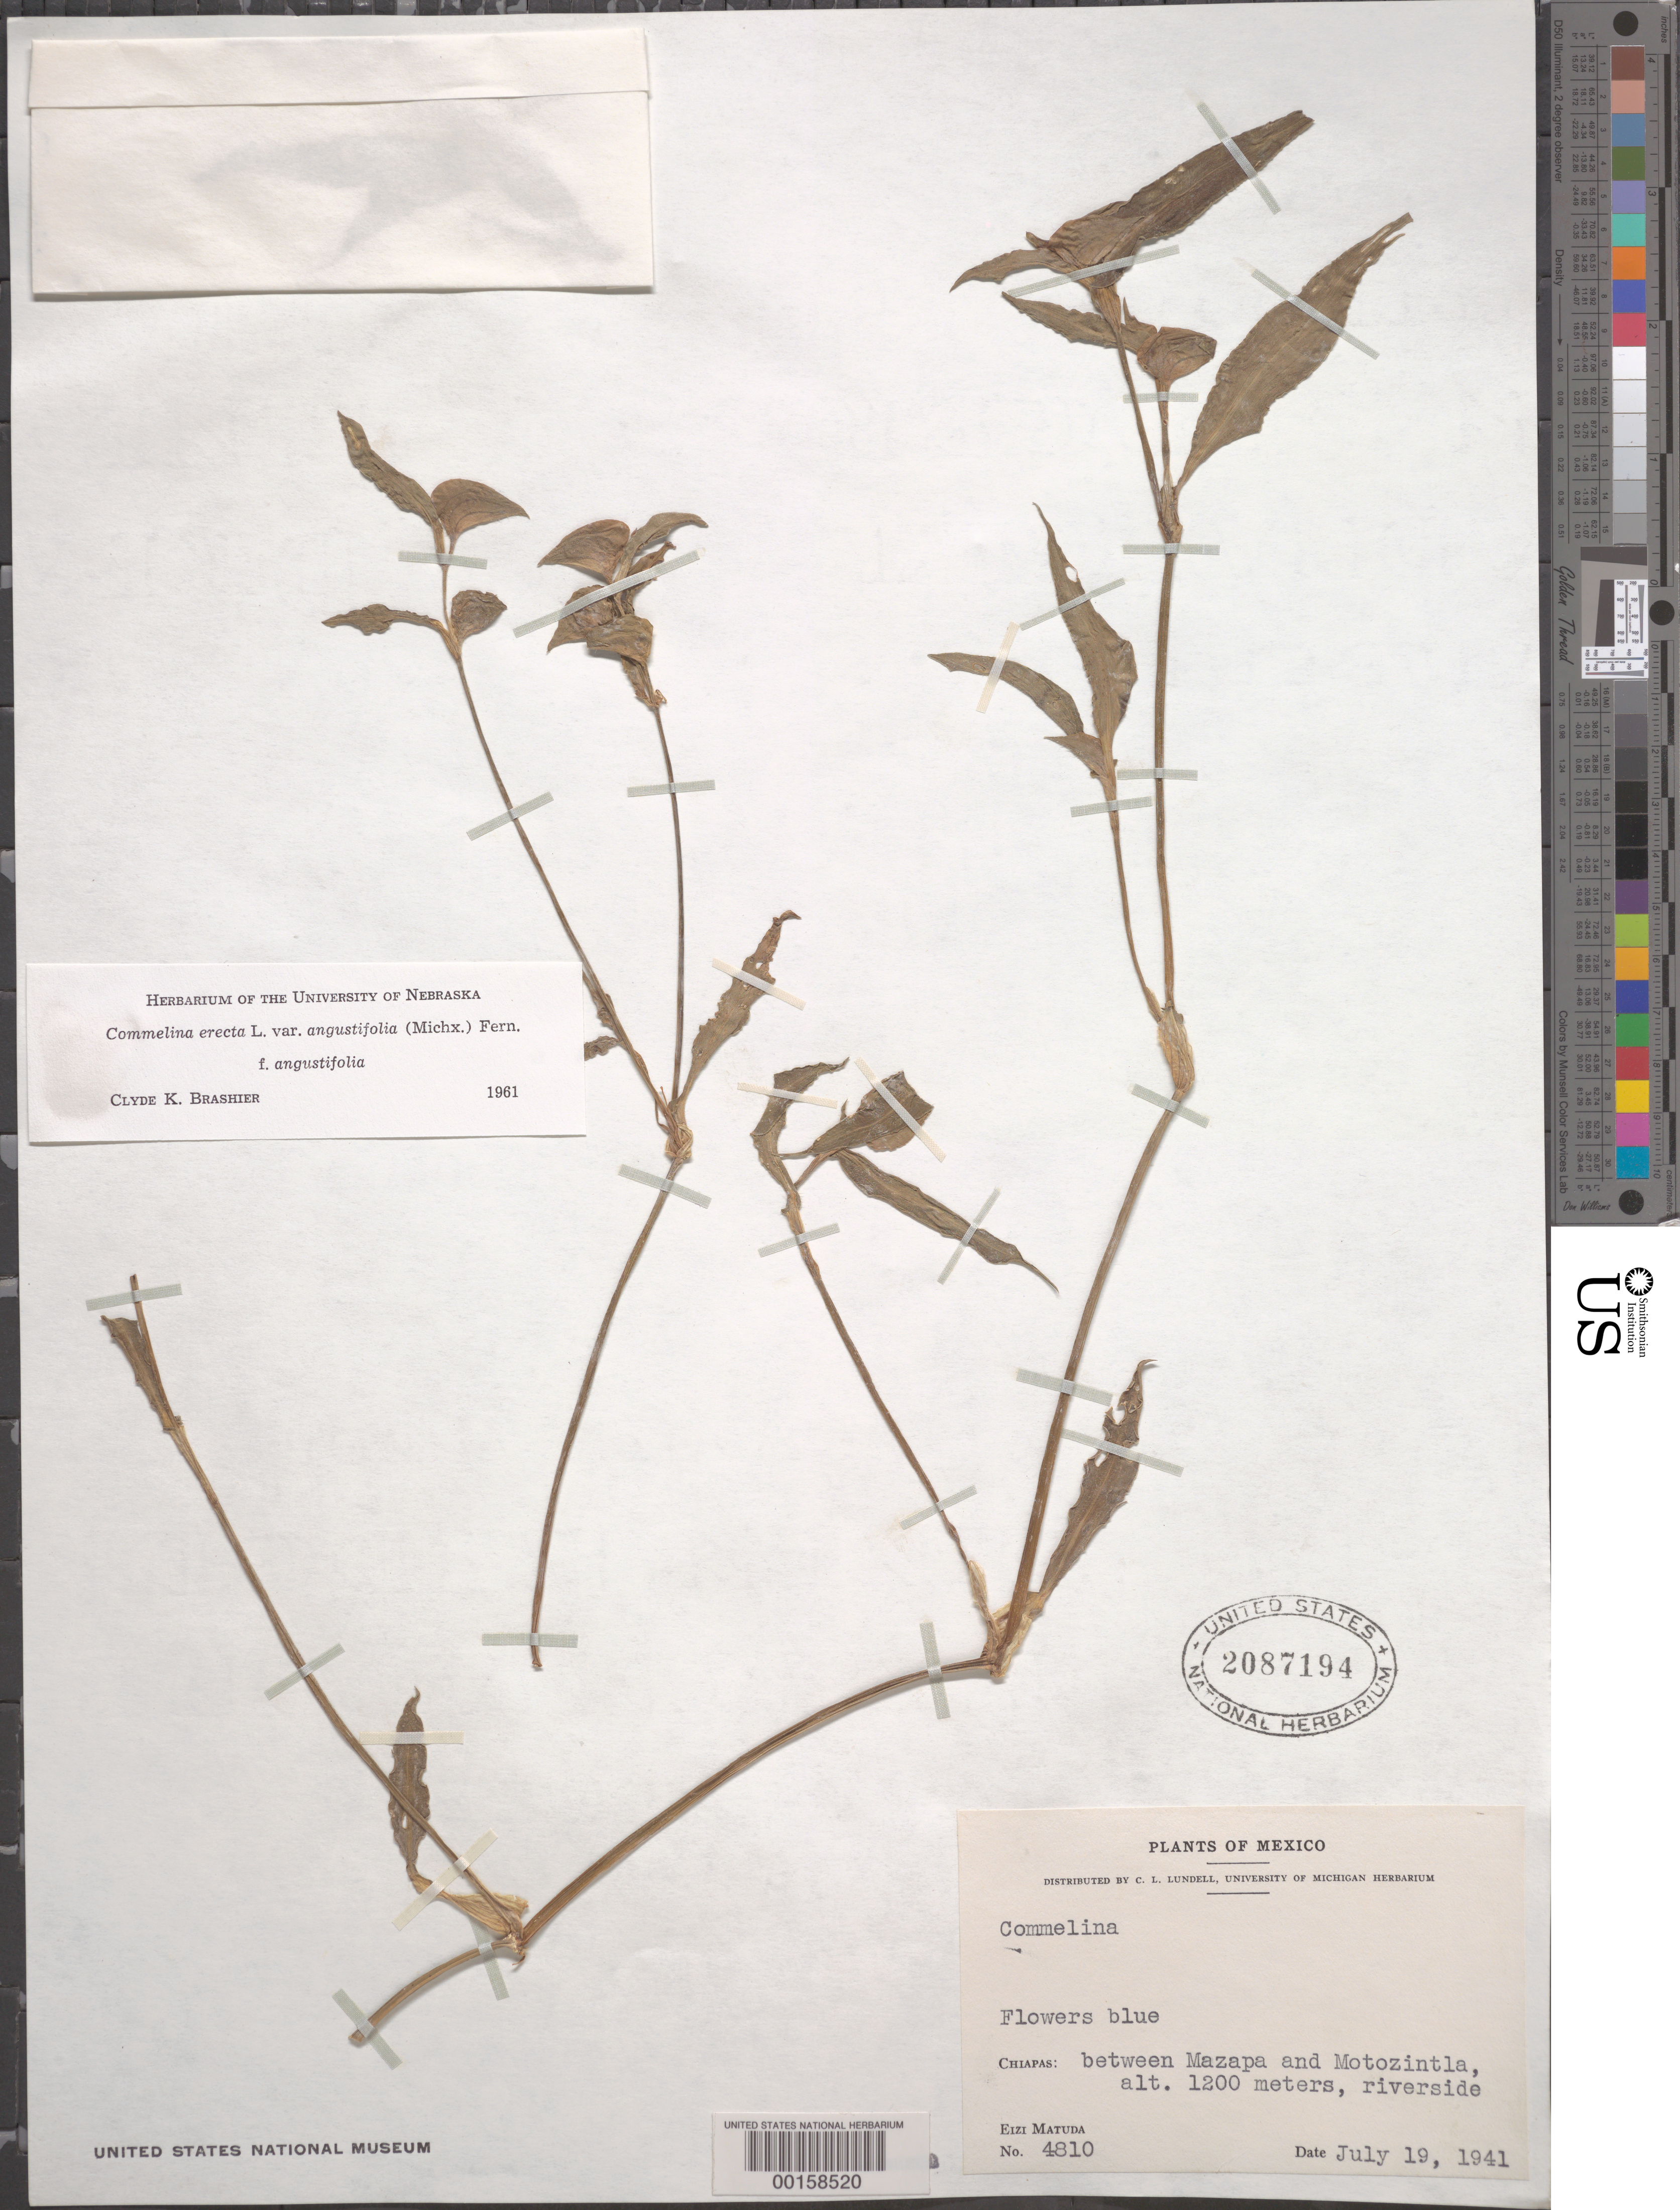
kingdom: Plantae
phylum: Tracheophyta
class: Liliopsida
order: Commelinales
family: Commelinaceae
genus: Commelina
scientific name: Commelina erecta var. angustifolia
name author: (Michx.) Fernald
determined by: Brashier, C. K.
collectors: E. Matuda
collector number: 4810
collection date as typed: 19 Jul 1941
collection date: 1941-07-19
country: Mexico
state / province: Chiapas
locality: Between Mazapa and Motozintla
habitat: Riverside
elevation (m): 1200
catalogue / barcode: US 2087194